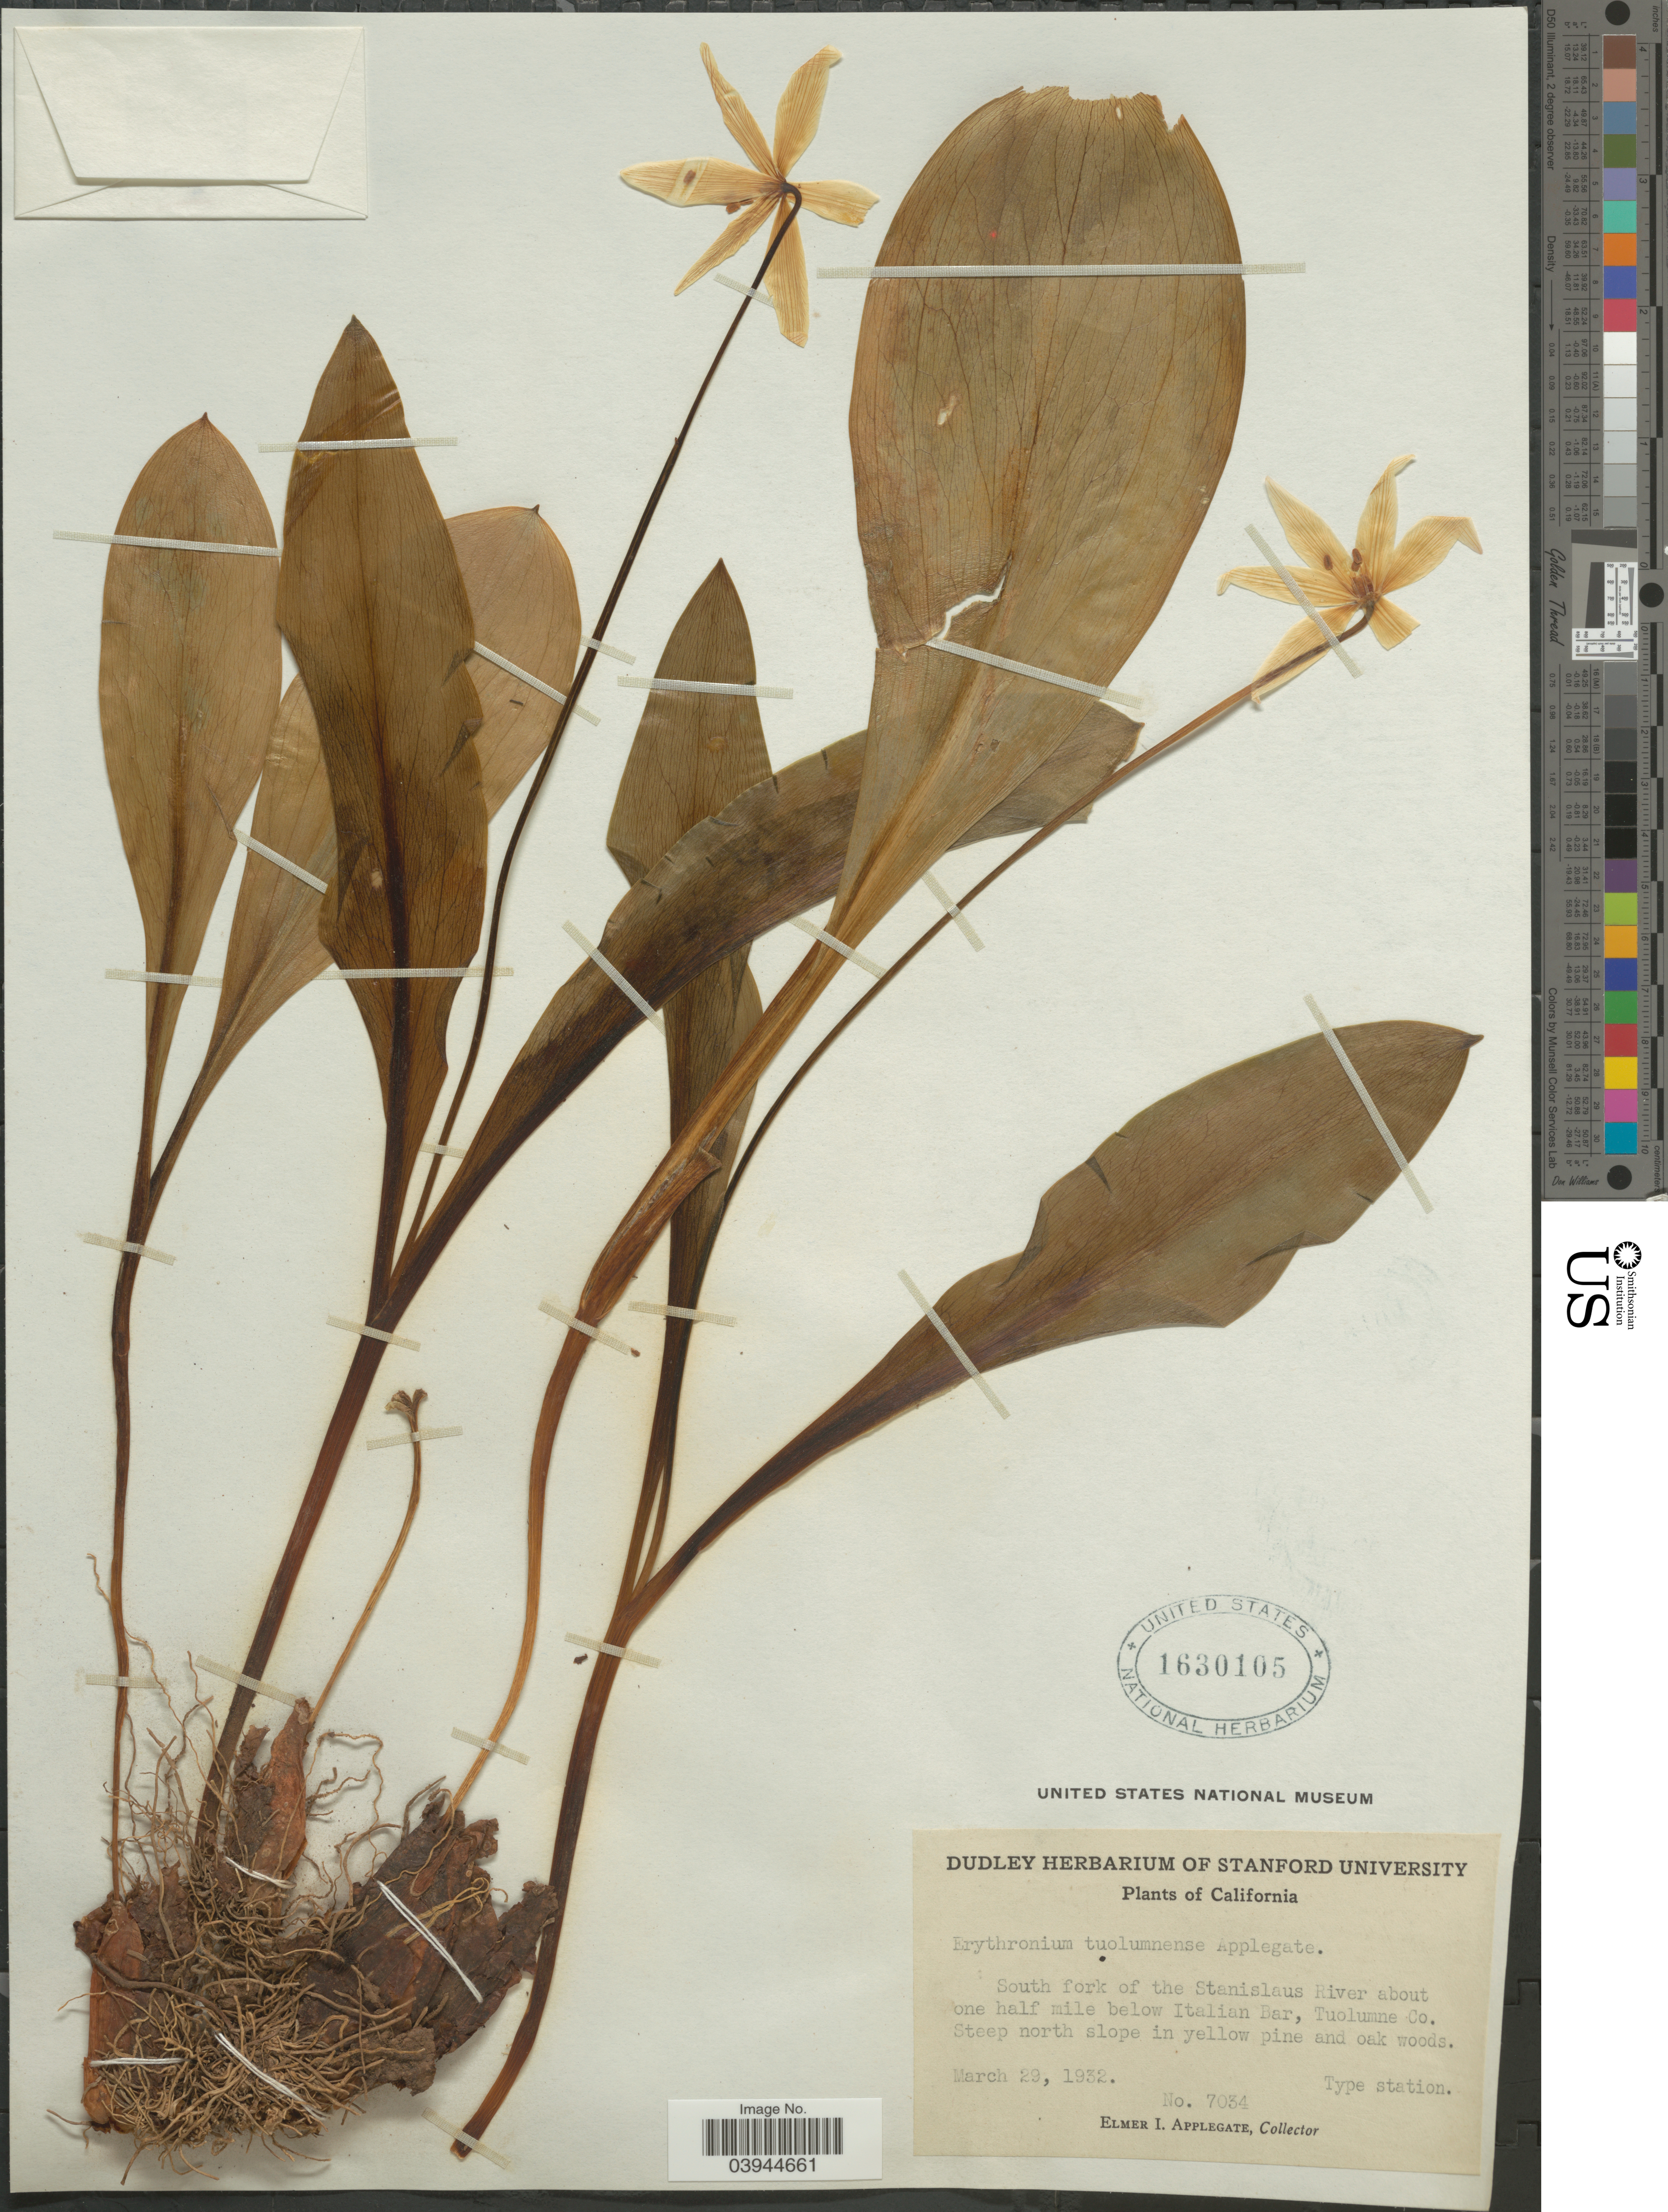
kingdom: Plantae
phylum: Tracheophyta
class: Liliopsida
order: Liliales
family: Liliaceae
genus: Erythronium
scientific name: Erythronium tuolumnense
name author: Applegate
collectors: E. I. Applegate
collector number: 7034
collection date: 1932-03-29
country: United States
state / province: California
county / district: Tuolumne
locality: South fork of the Stanislaus River about one half mile below Italian Bar, Tuolumne Co. Steep north slope in yellow pine and oak woods.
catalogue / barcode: US 1630105